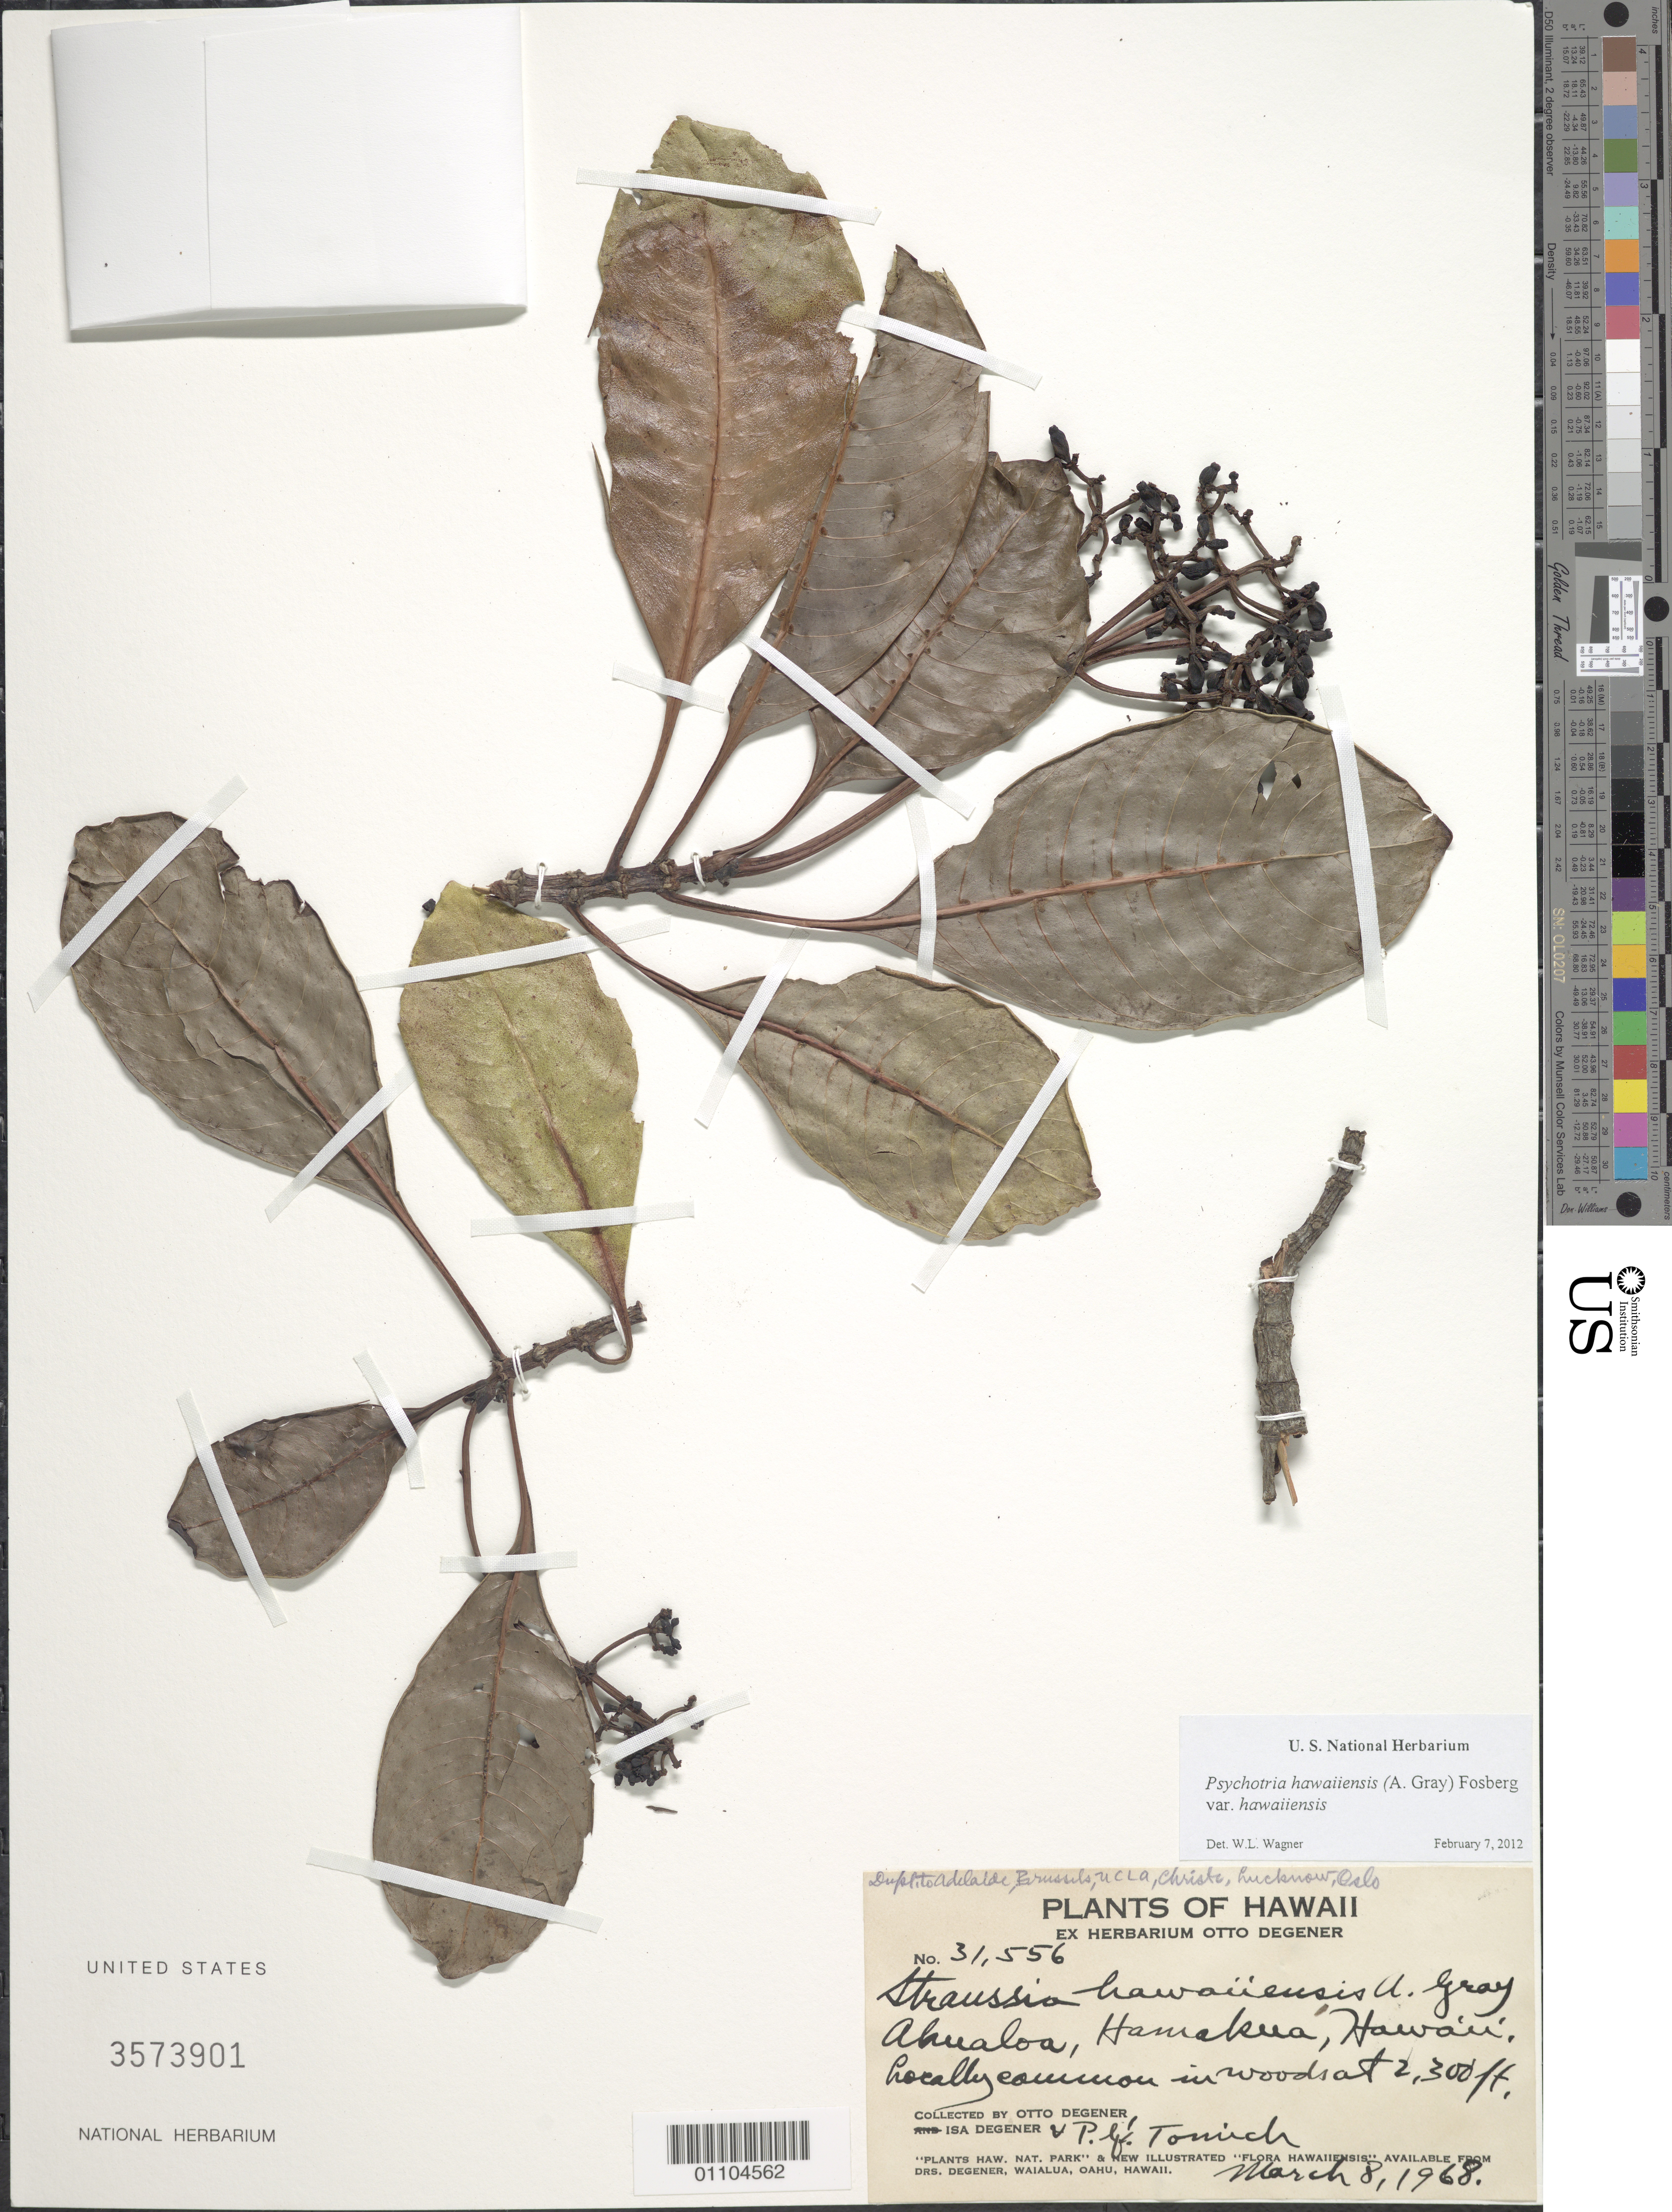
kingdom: Plantae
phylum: Tracheophyta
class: Magnoliopsida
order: Gentianales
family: Rubiaceae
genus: Psychotria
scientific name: Psychotria hawaiiensis var. hawaiiensis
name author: (A. Gray) Fosberg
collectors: O. Degener, I. Degener & P. Tonrich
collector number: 31556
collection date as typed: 8 Mar 1968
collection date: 1968-03-08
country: United States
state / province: Hawaii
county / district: Hawaii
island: Hawaii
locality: Ahualoa, Hamakua.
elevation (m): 701.04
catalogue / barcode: US 3573901